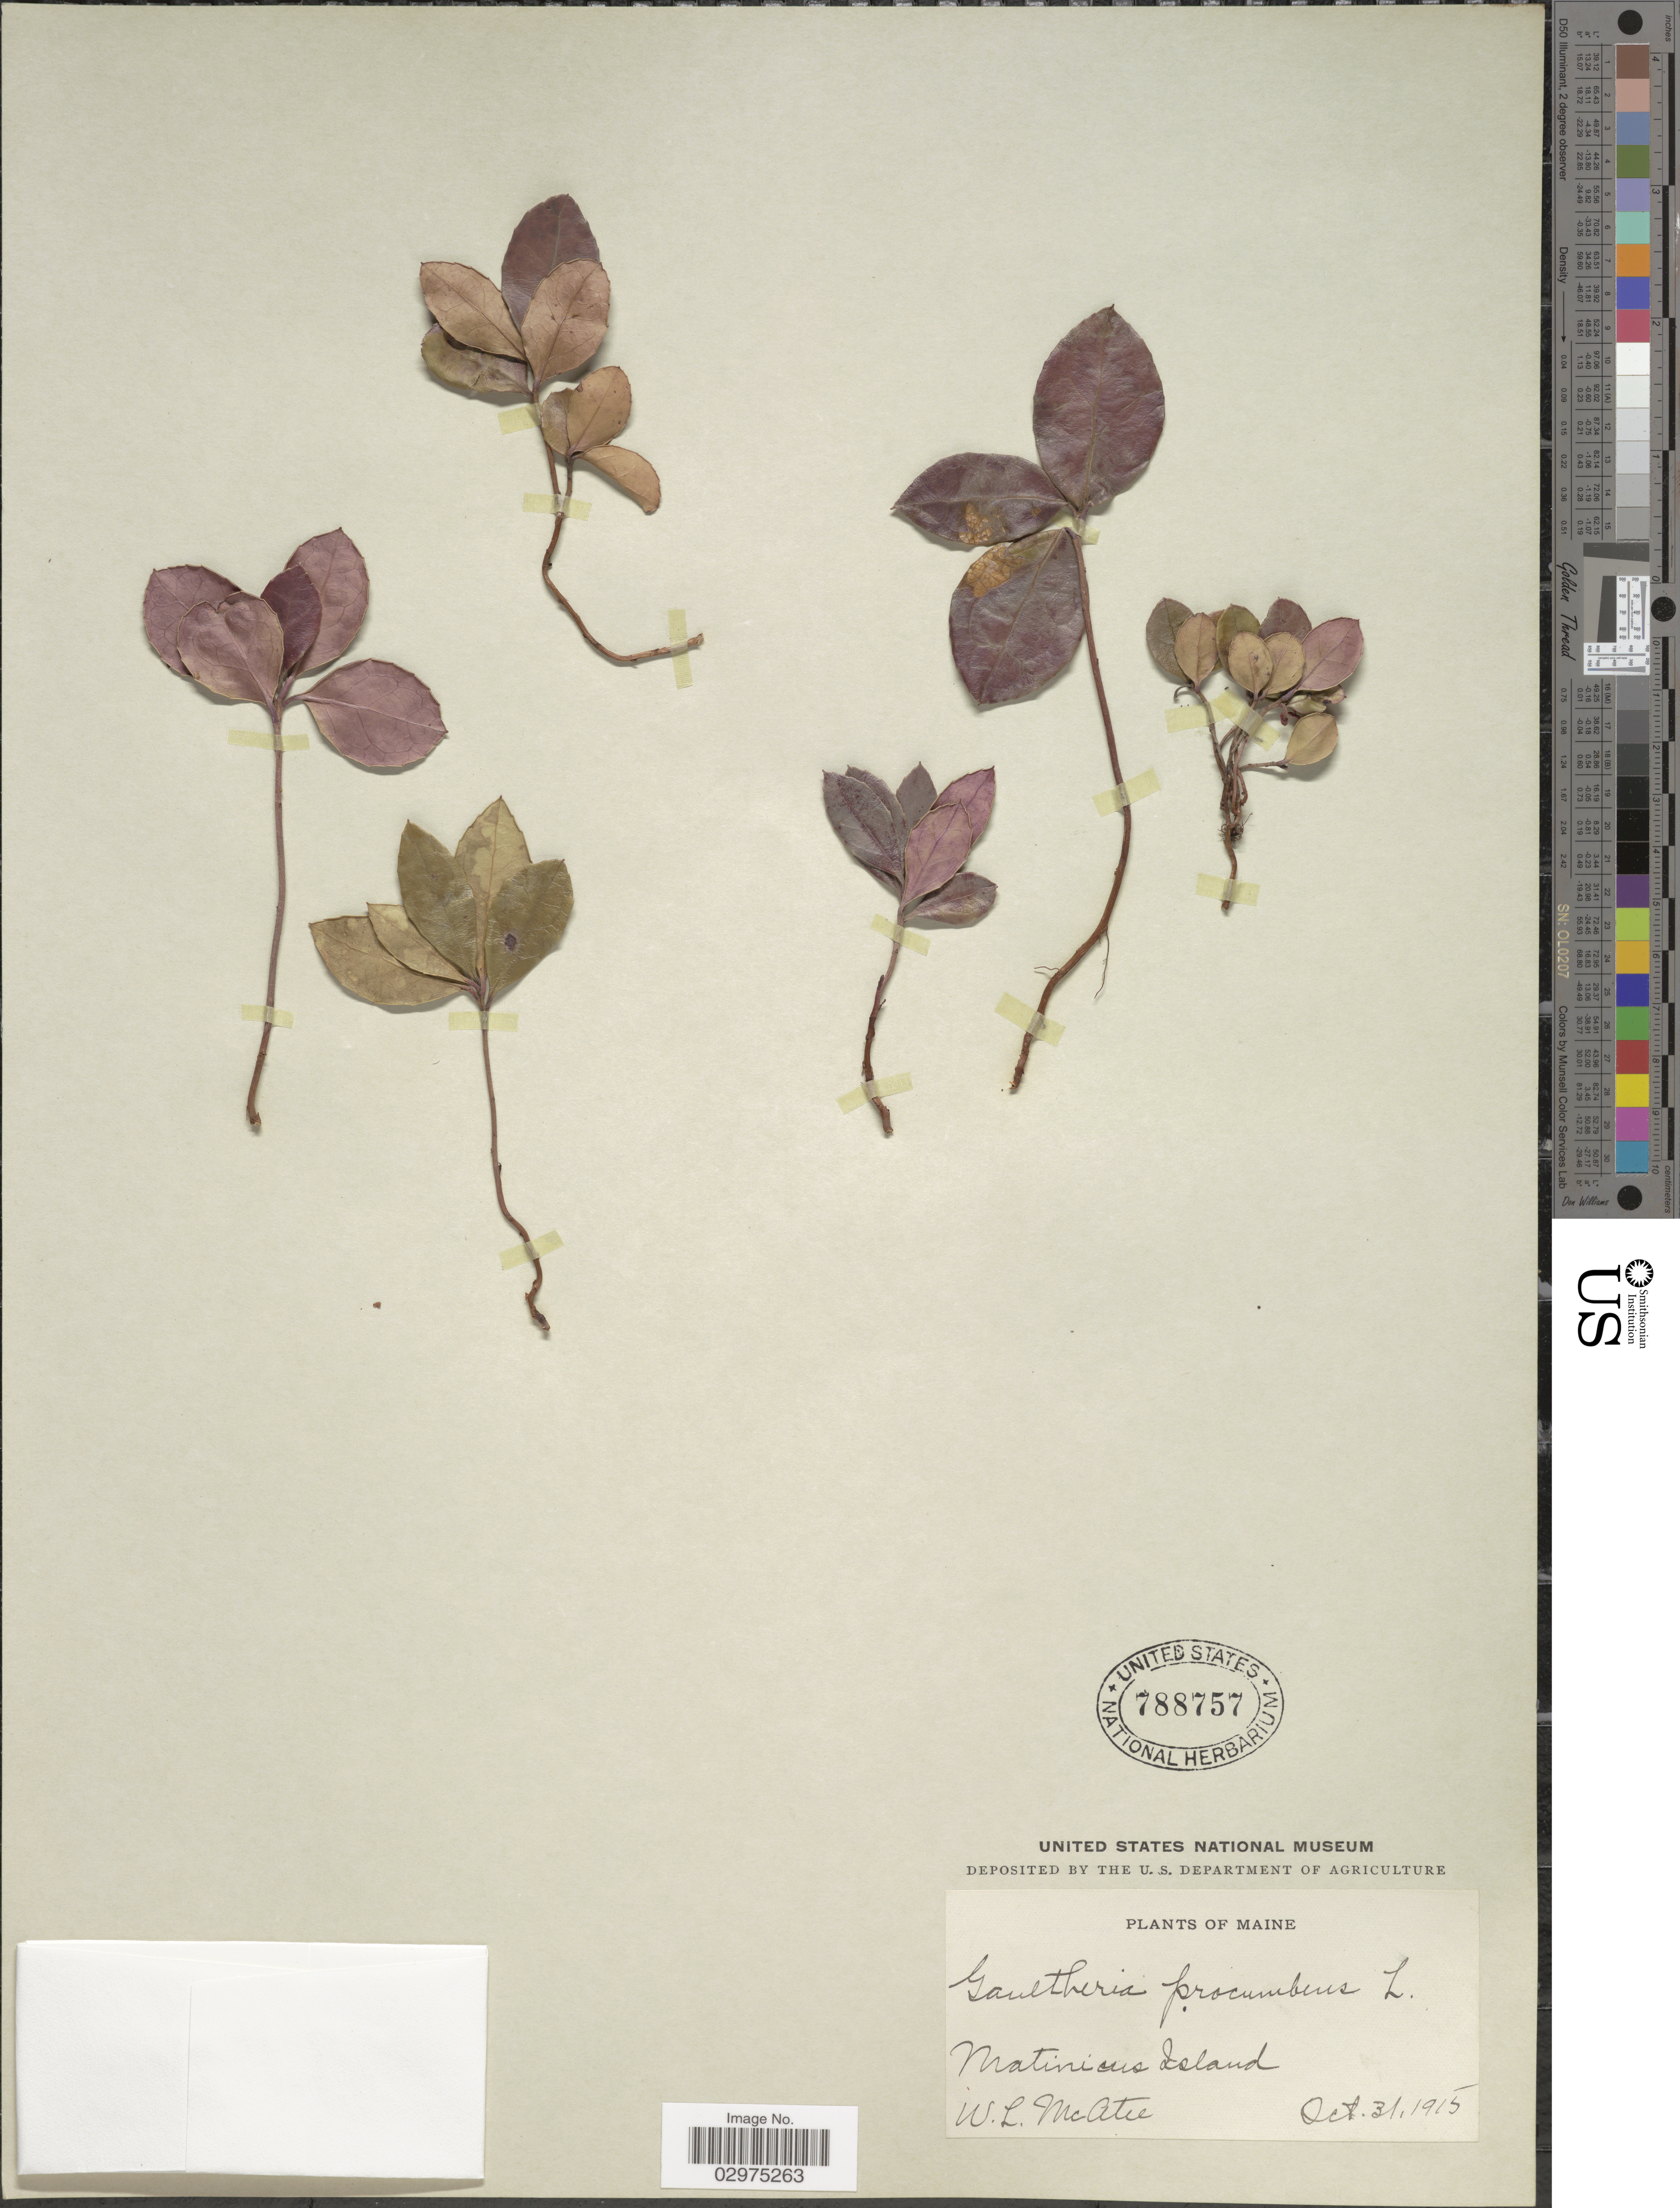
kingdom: Plantae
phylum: Tracheophyta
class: Magnoliopsida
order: Ericales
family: Ericaceae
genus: Gaultheria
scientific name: Gaultheria procumbens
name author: L.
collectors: W. McAtee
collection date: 1915-10-31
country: United States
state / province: Maine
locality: Matinicus Island.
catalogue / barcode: US 788757